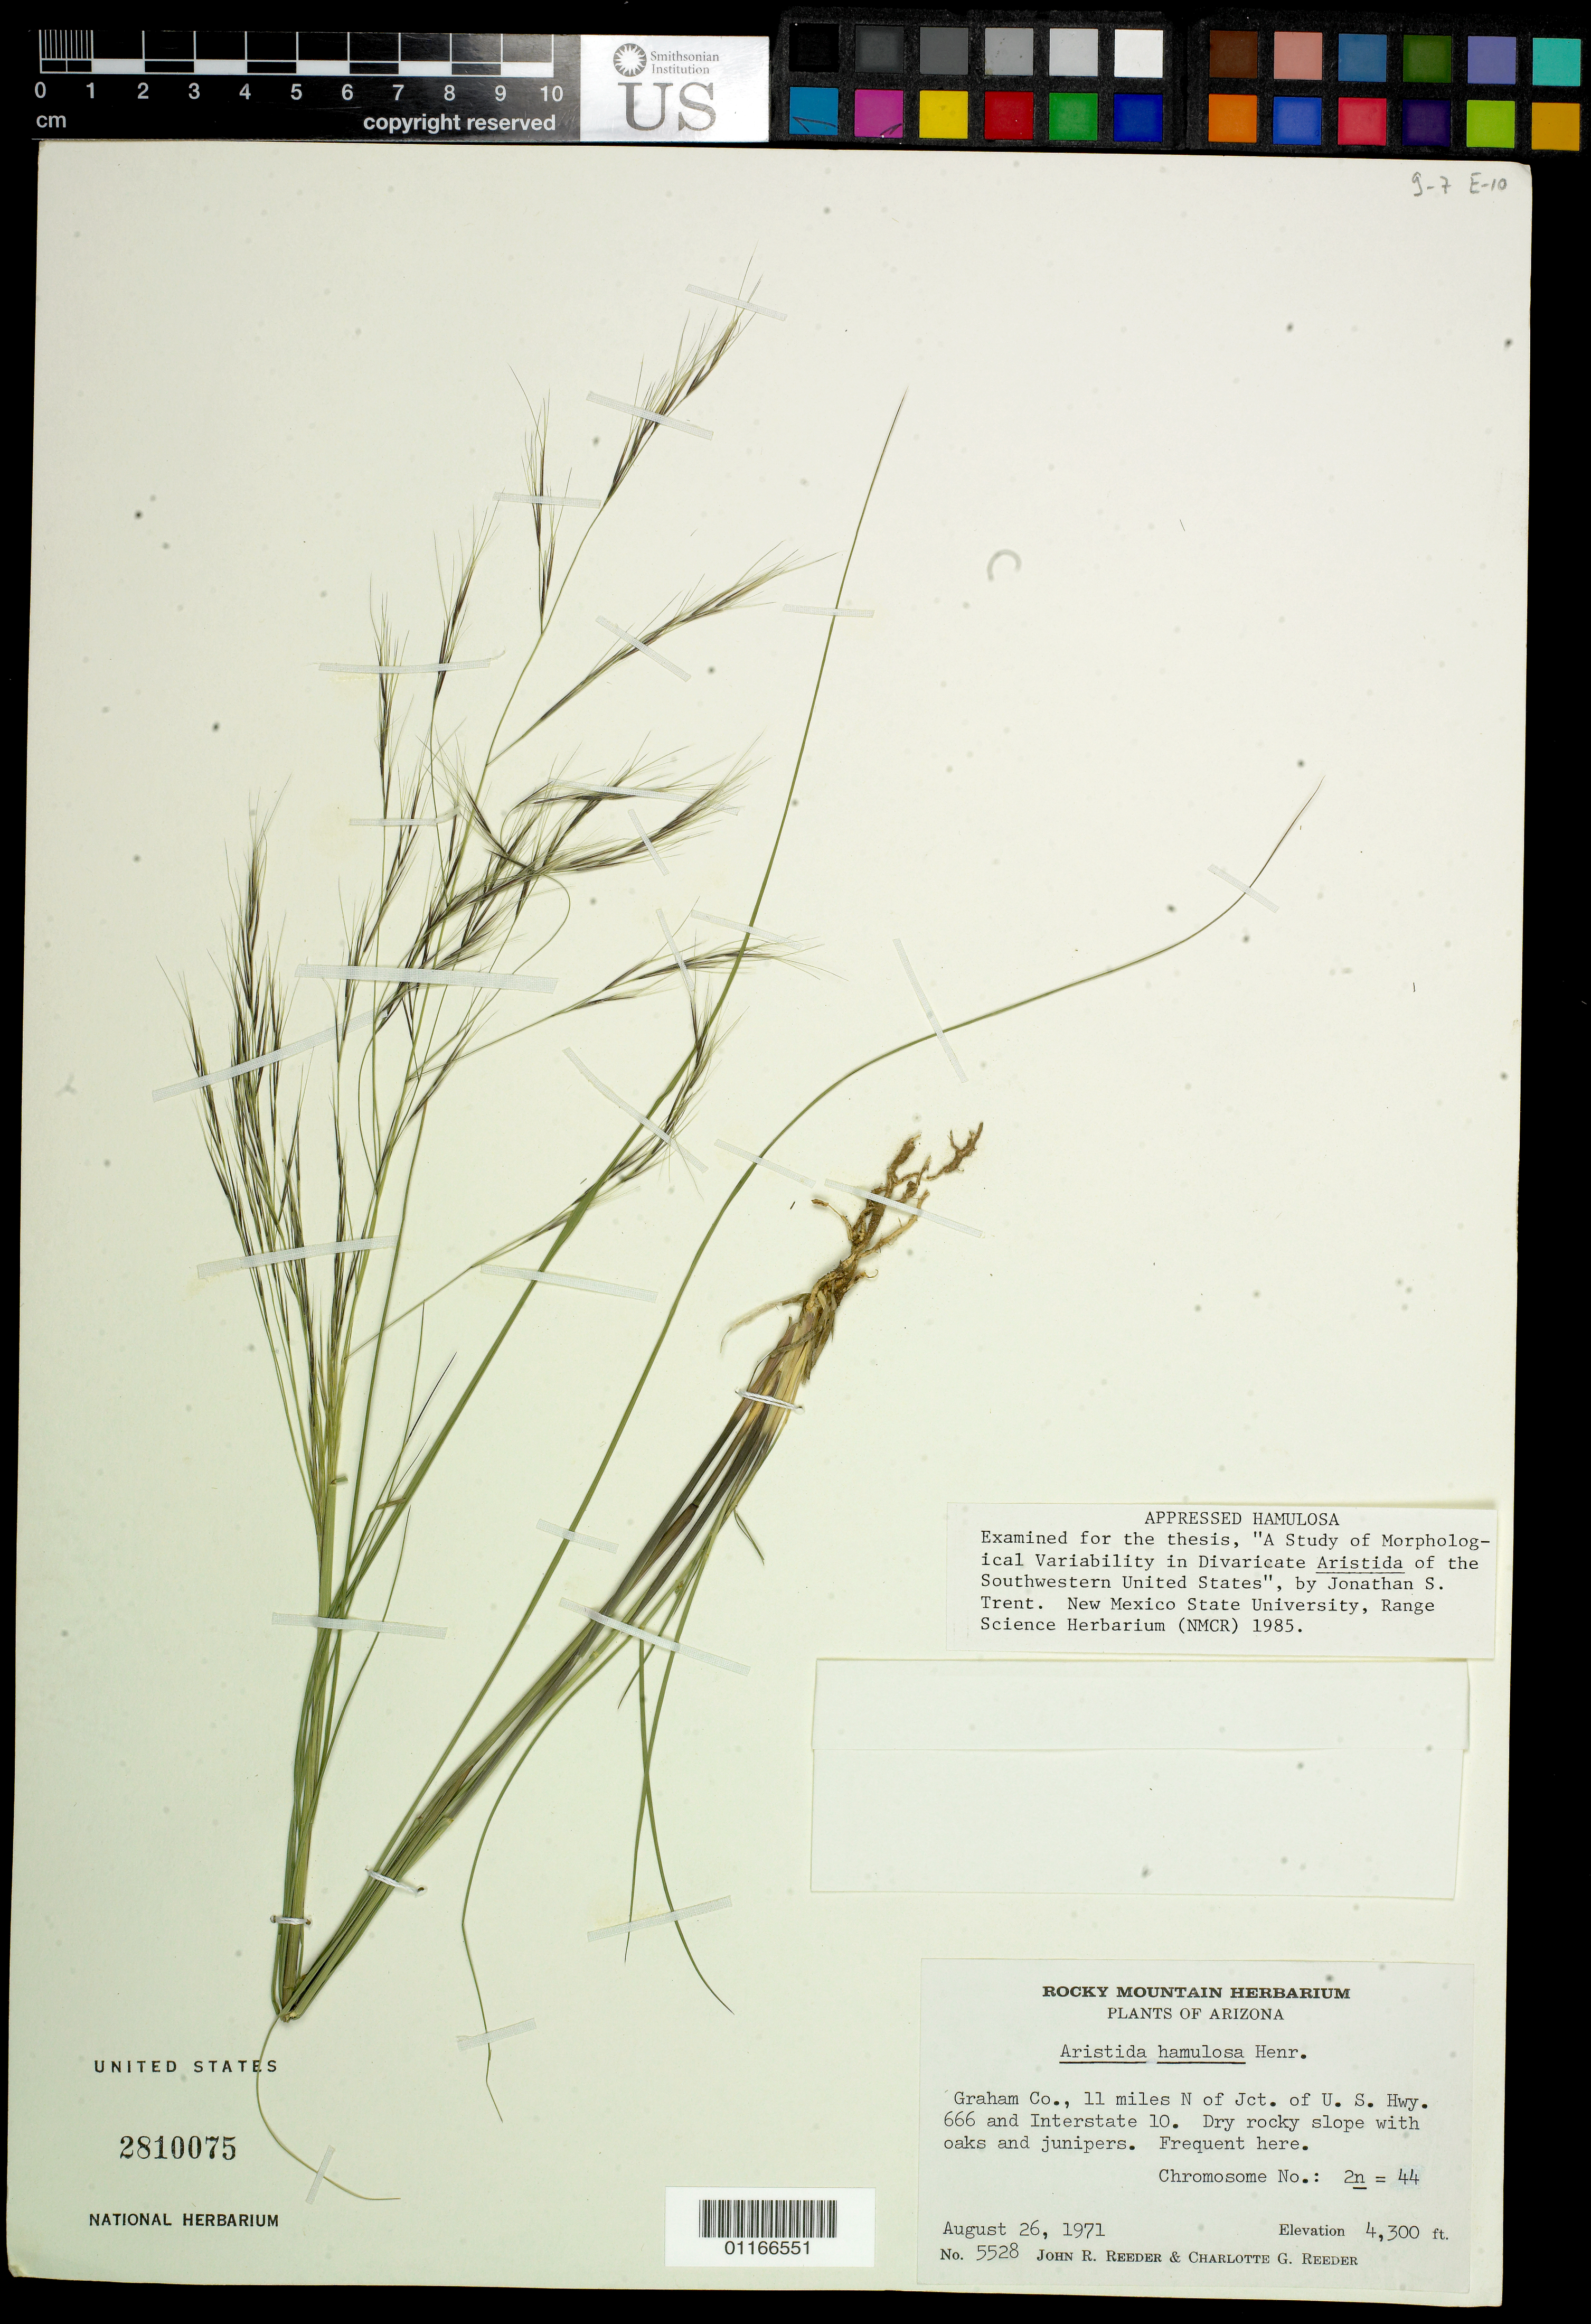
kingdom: Plantae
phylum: Tracheophyta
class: Liliopsida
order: Poales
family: Poaceae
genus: Aristida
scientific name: Aristida hamulosa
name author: Henr.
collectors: J.R. Reeder & C.O. Reeder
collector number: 5528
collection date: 1971-08-26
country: United States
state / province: Arizona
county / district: Graham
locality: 11 miles N of Jct. of US Highway 666 and Interstate 10.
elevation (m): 1311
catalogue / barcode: US 2810075